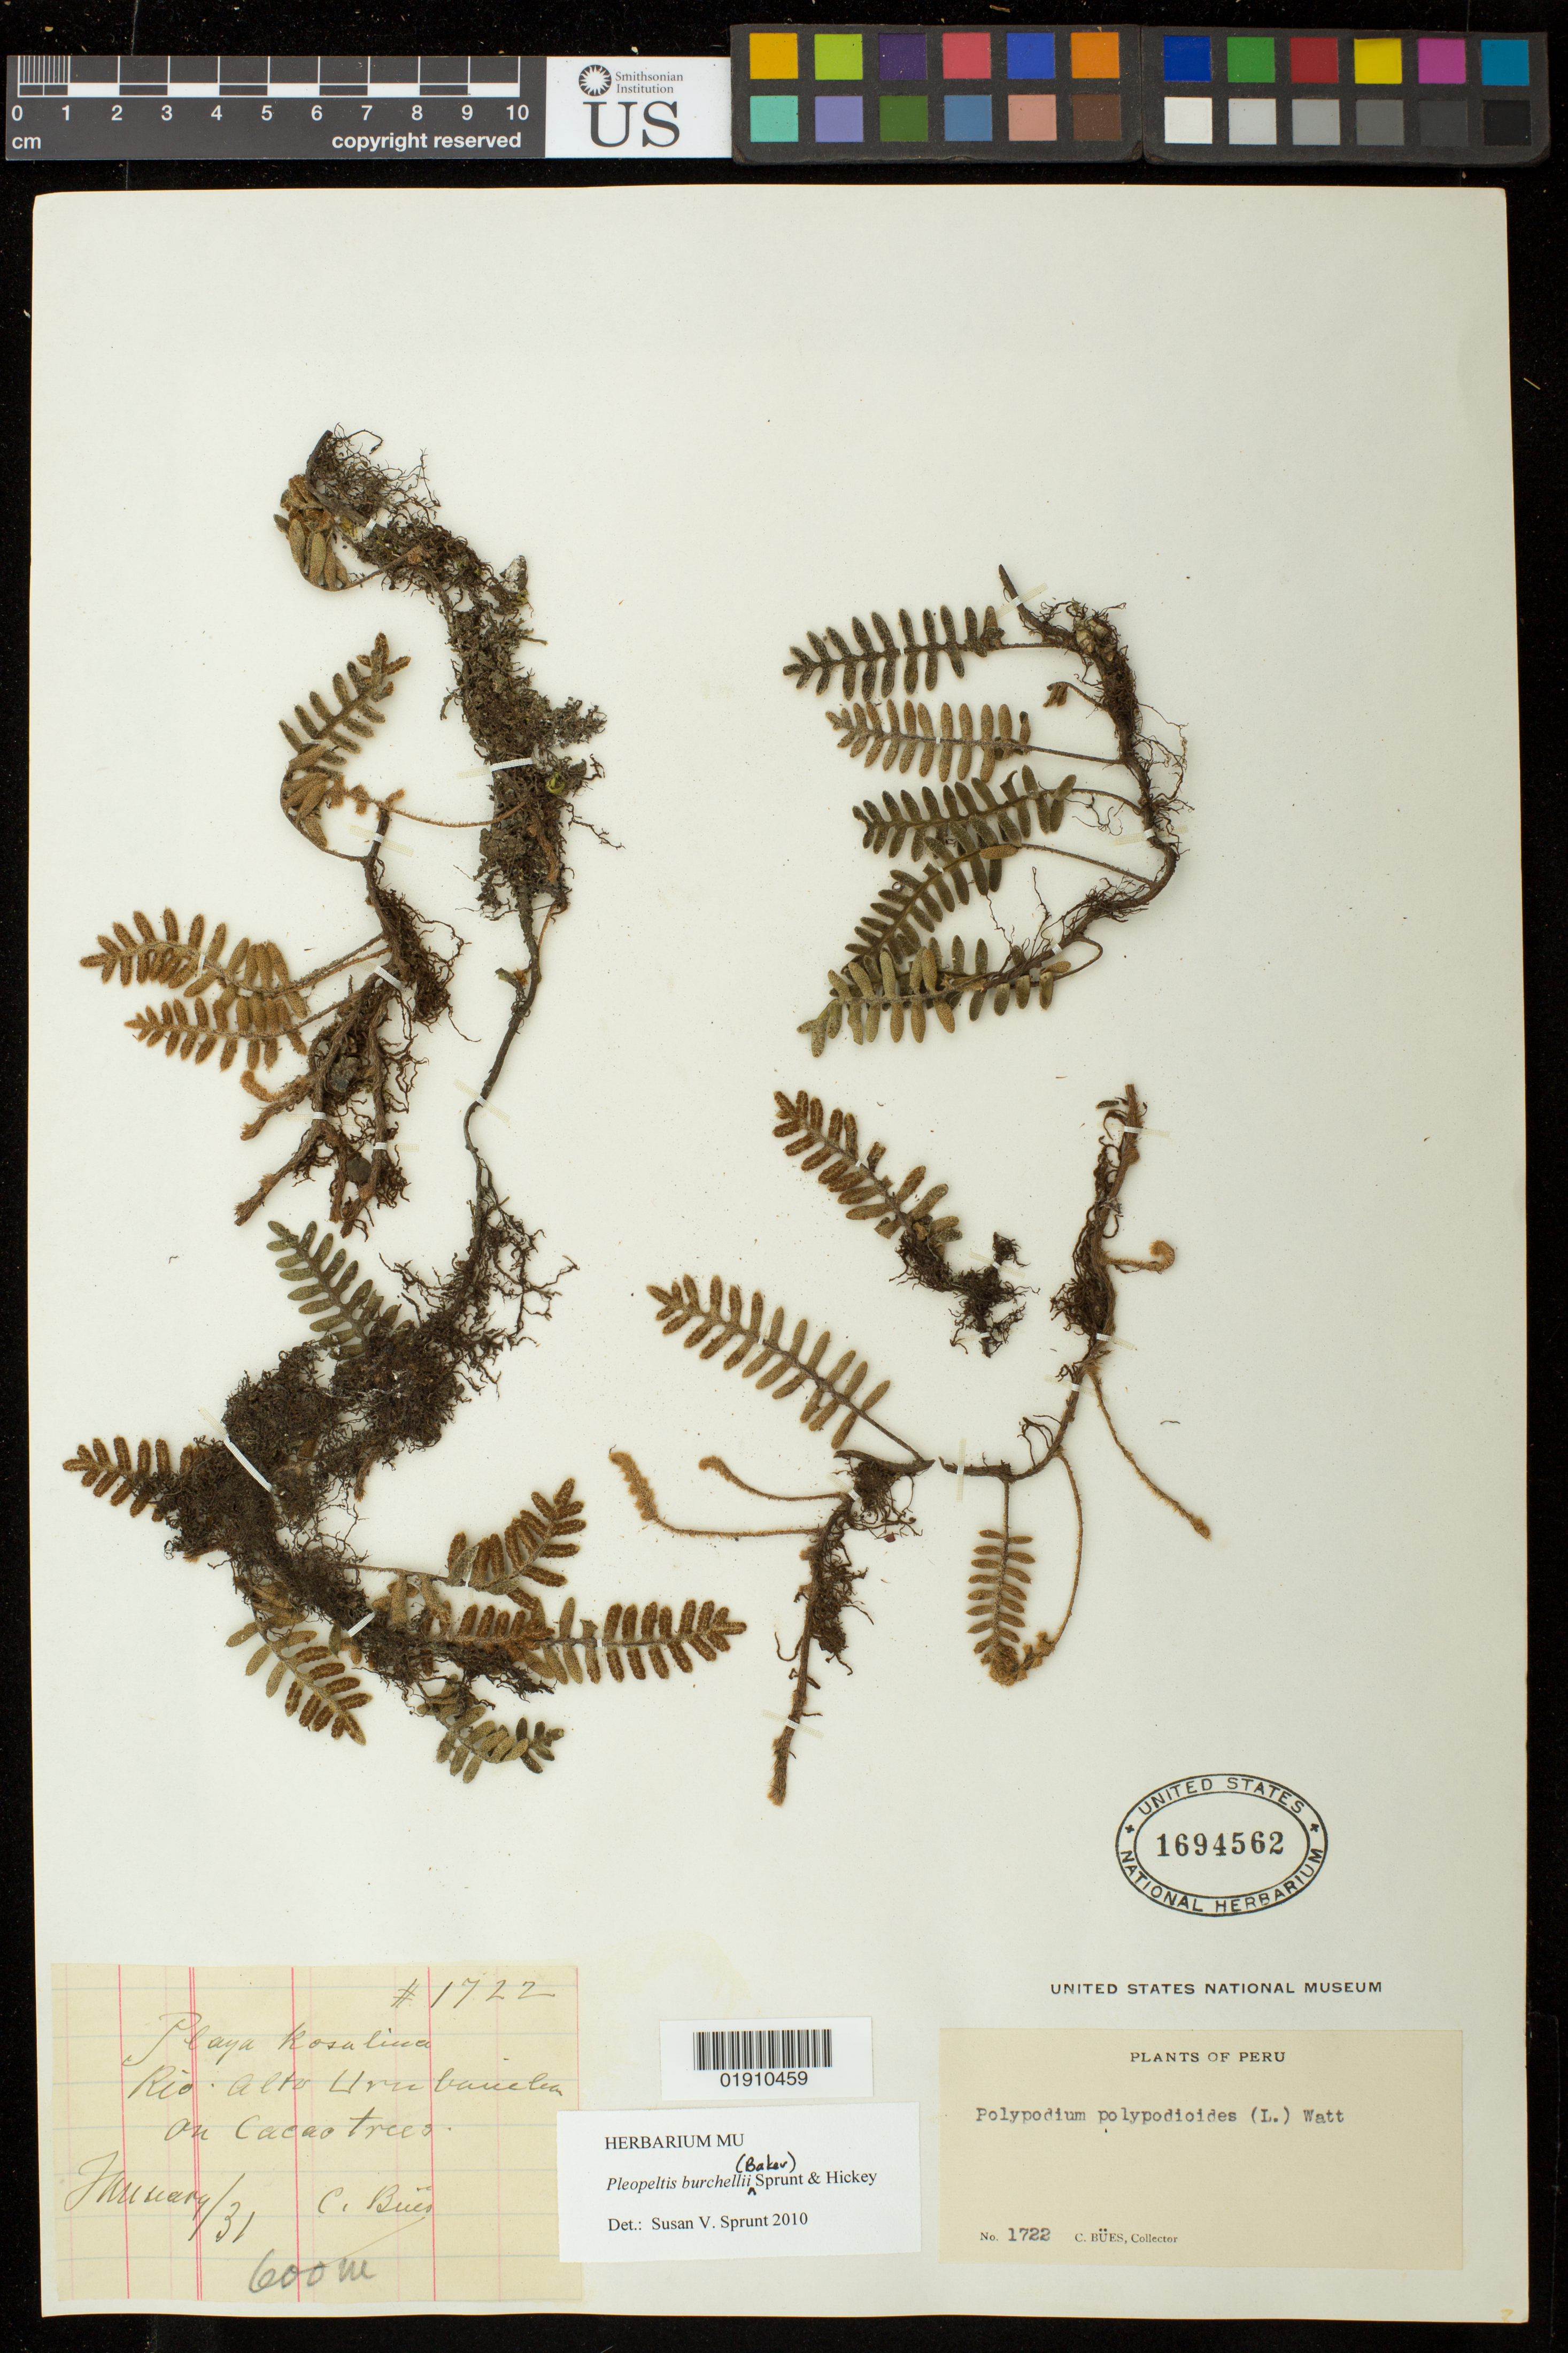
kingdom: Plantae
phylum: Tracheophyta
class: Polypodiopsida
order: Polypodiales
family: Polypodiaceae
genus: Pleopeltis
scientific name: Pleopeltis burchellii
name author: (Baker) Sprunt & Hickey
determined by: Sprunt, S. V.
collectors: C. Buës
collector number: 1722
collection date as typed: January/ 31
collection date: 1931-01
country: Peru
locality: Playa Rosalina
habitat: On cacao trees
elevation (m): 600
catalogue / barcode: US 1694562